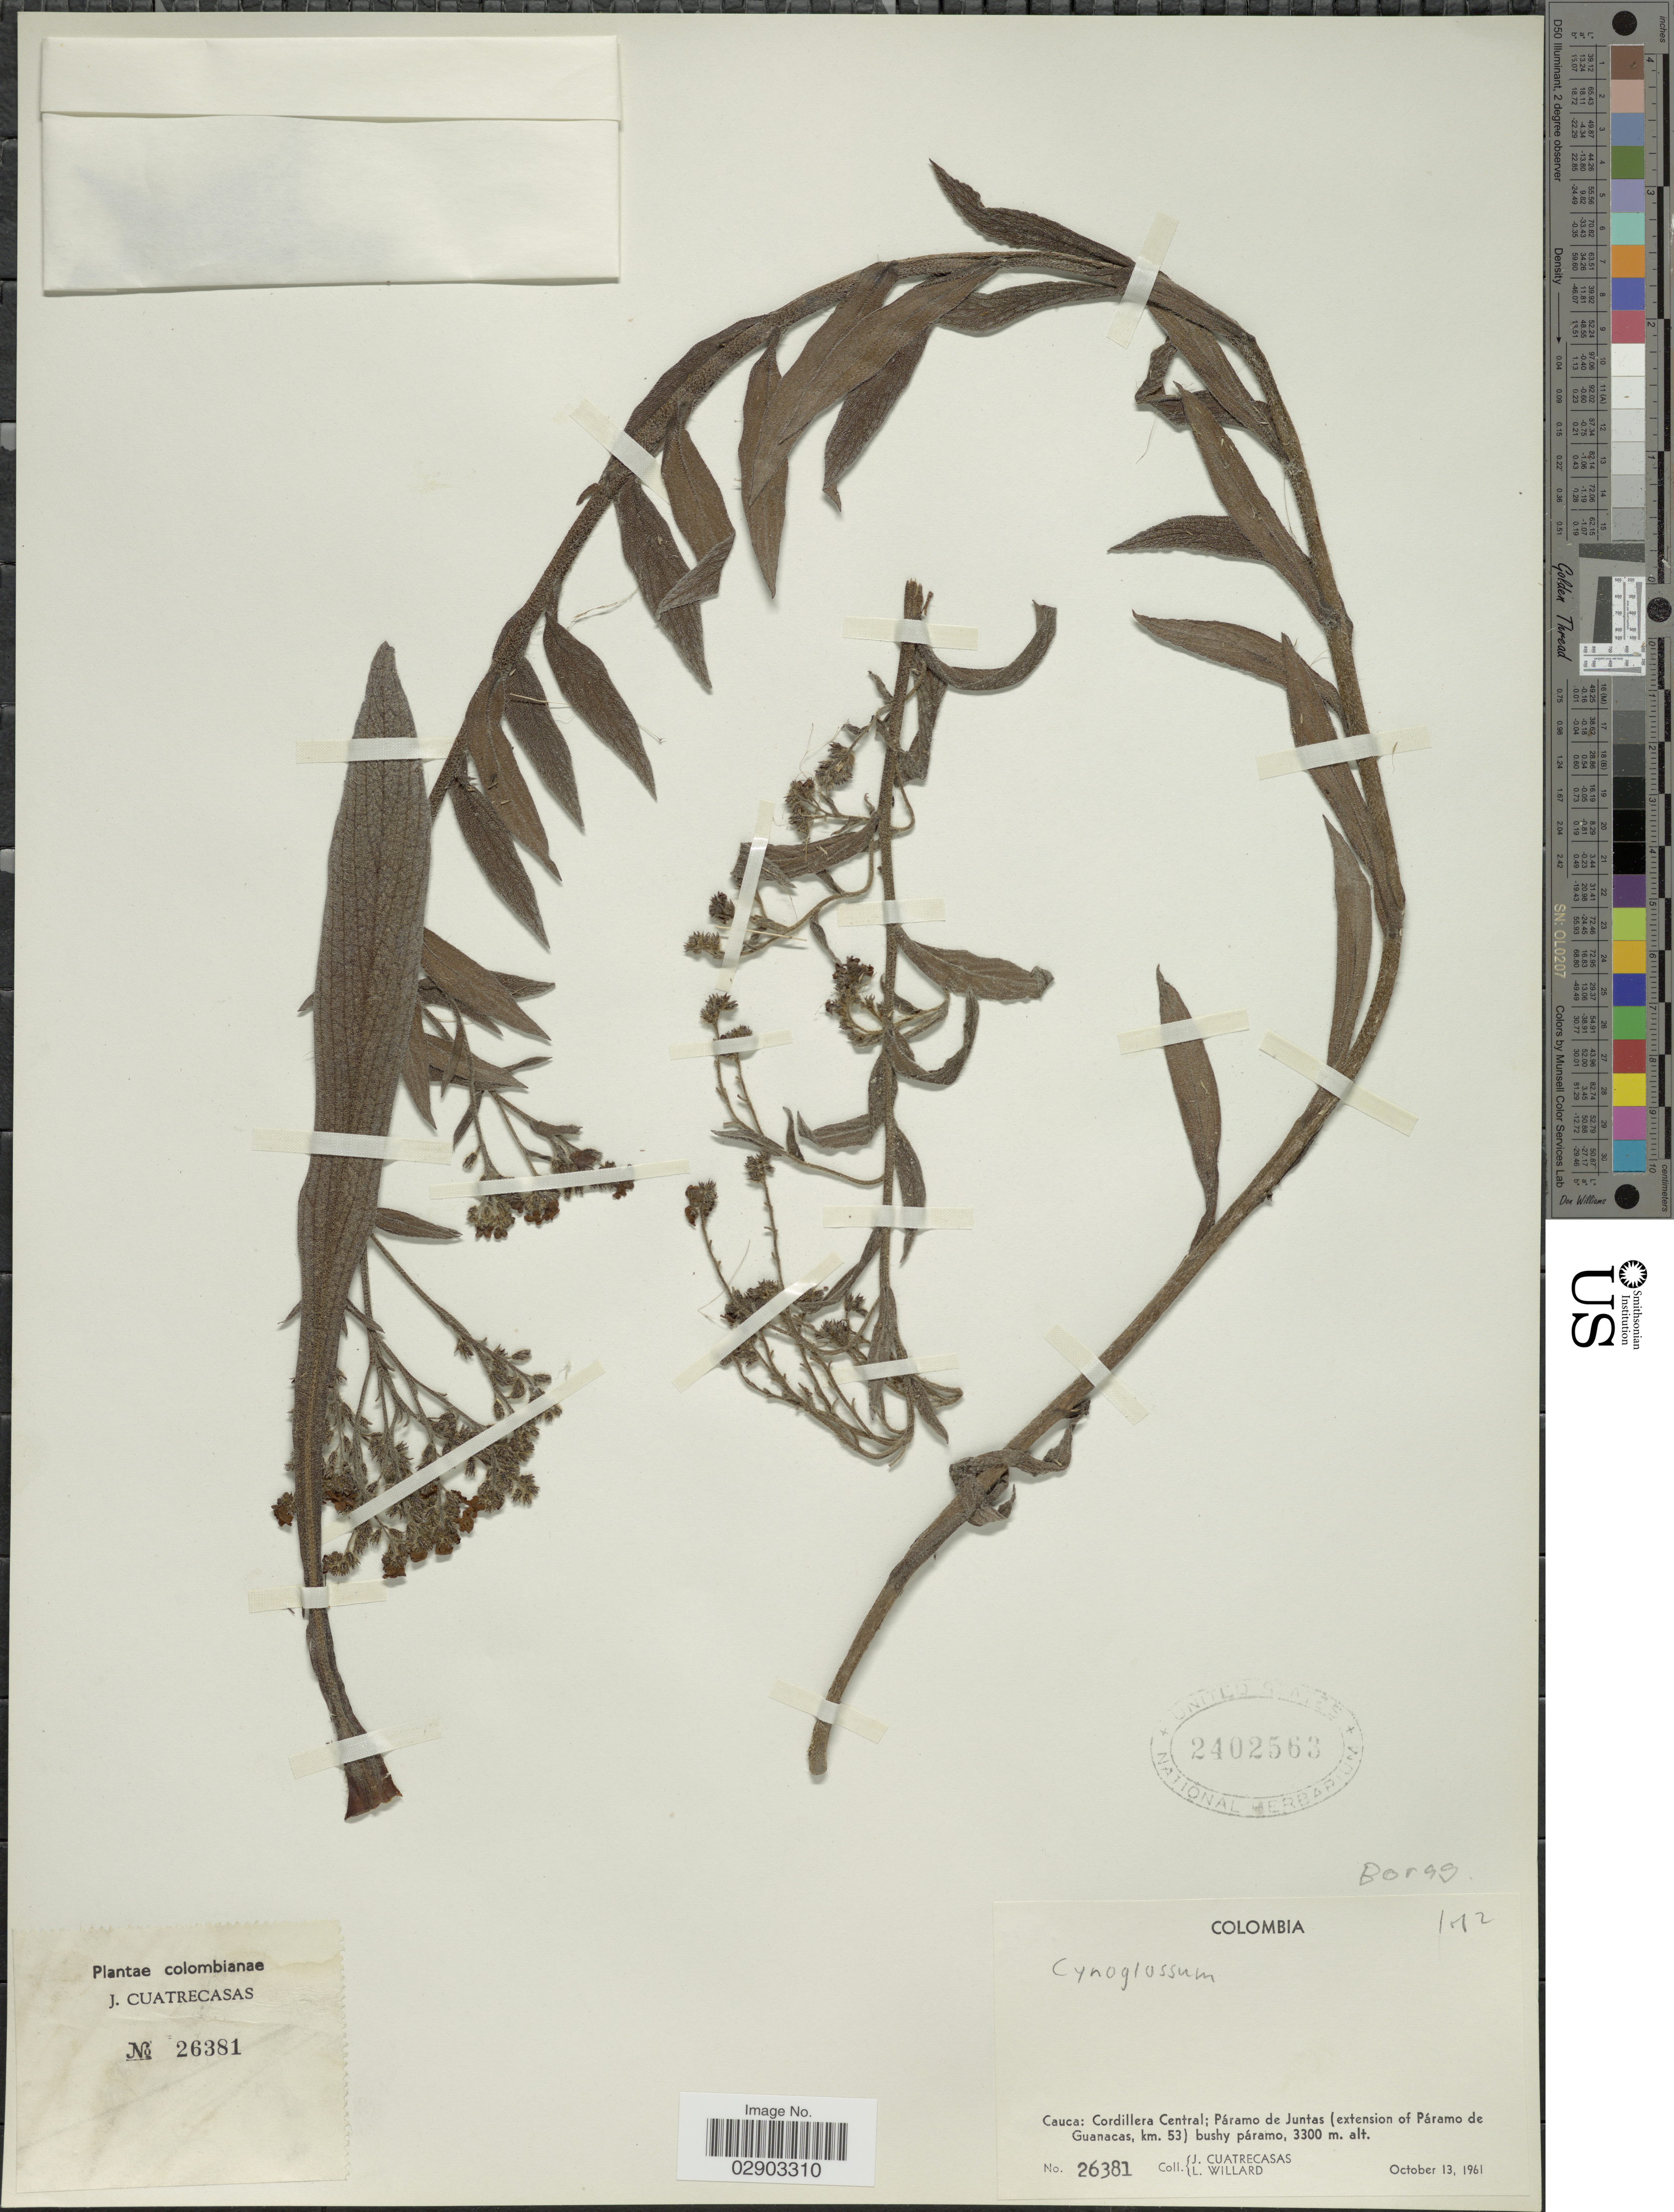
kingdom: Plantae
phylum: Tracheophyta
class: Magnoliopsida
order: Boraginales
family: Boraginaceae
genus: Cynoglossum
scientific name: Cynoglossum sp.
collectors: J. Cuatrecasas & L. Willard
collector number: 26381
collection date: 1961-10-13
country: Colombia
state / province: Cauca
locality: Cordillera Central; Páramo de Juntas (extension of Páramo de Guanacas, km. 53) bushy páramo.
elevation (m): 3300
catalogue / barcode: US 2402563